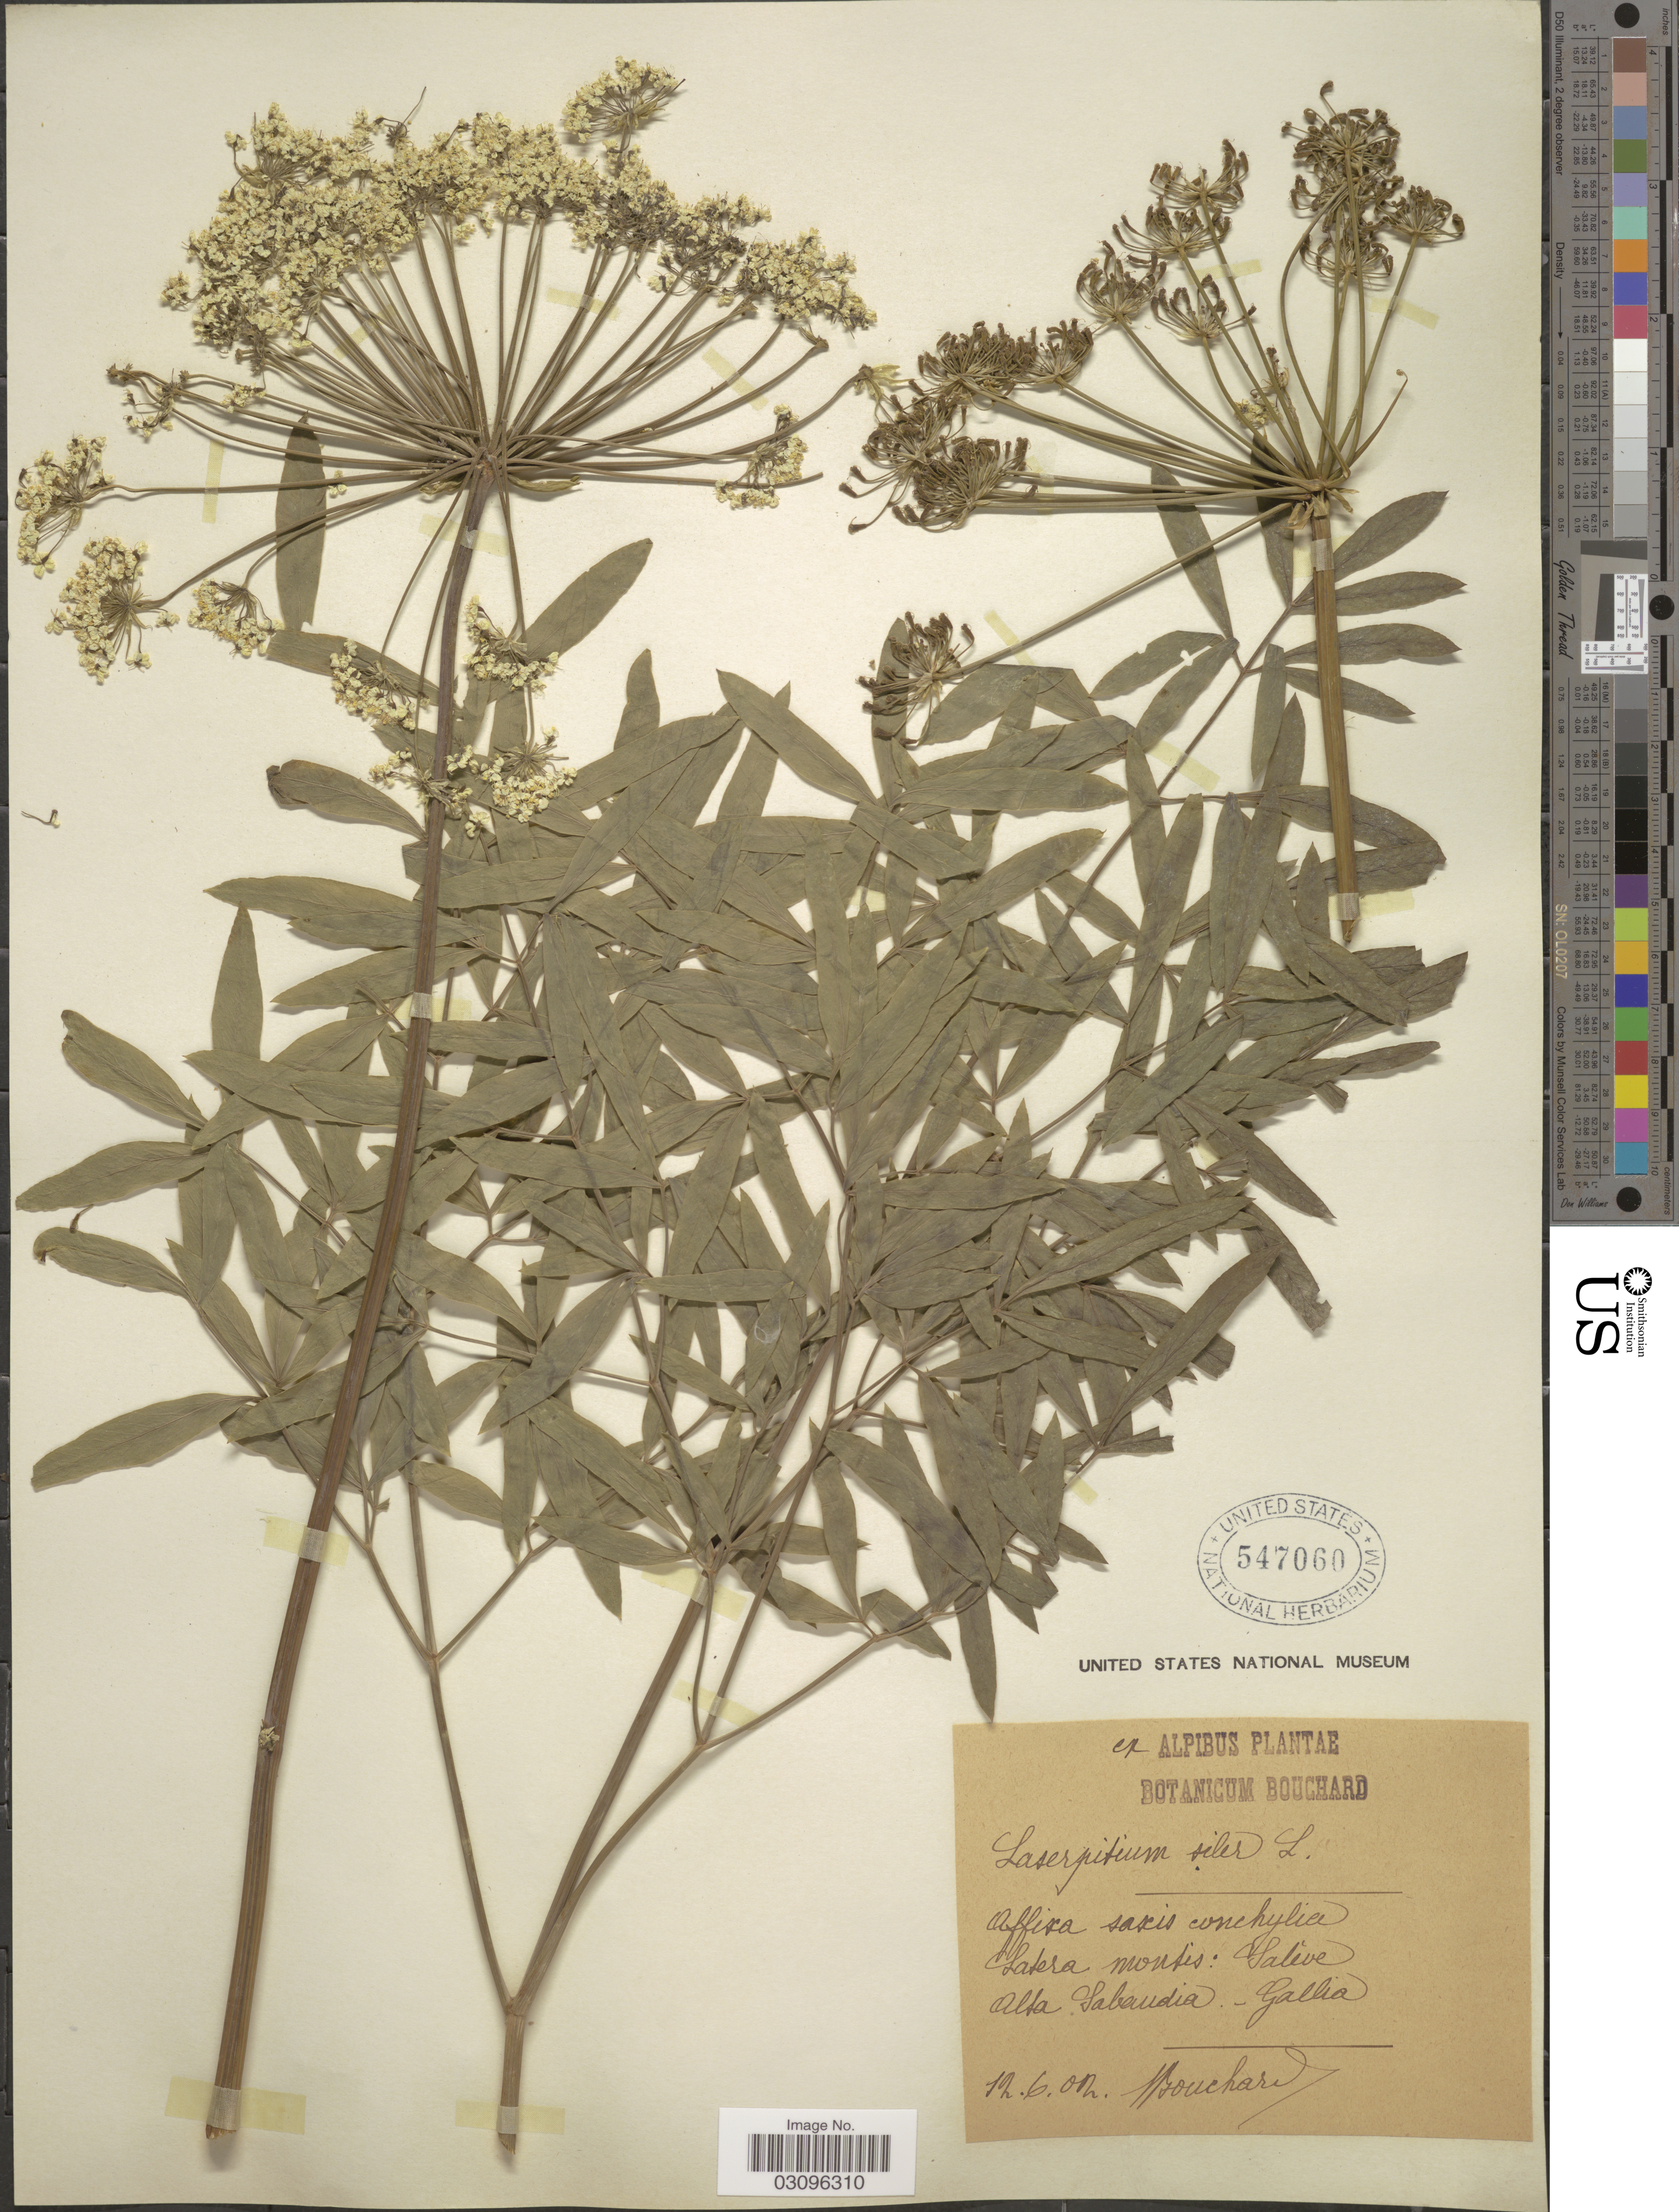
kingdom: Plantae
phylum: Tracheophyta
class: Magnoliopsida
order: Apiales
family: Apiaceae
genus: Laserpitium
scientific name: Laserpitium siler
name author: L.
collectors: -. Bouchard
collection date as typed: Transcribed d/m/y: 12/6/2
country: France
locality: Latera montis: Salive. Alta Sabaudia.-Gallia.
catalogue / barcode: US 547060